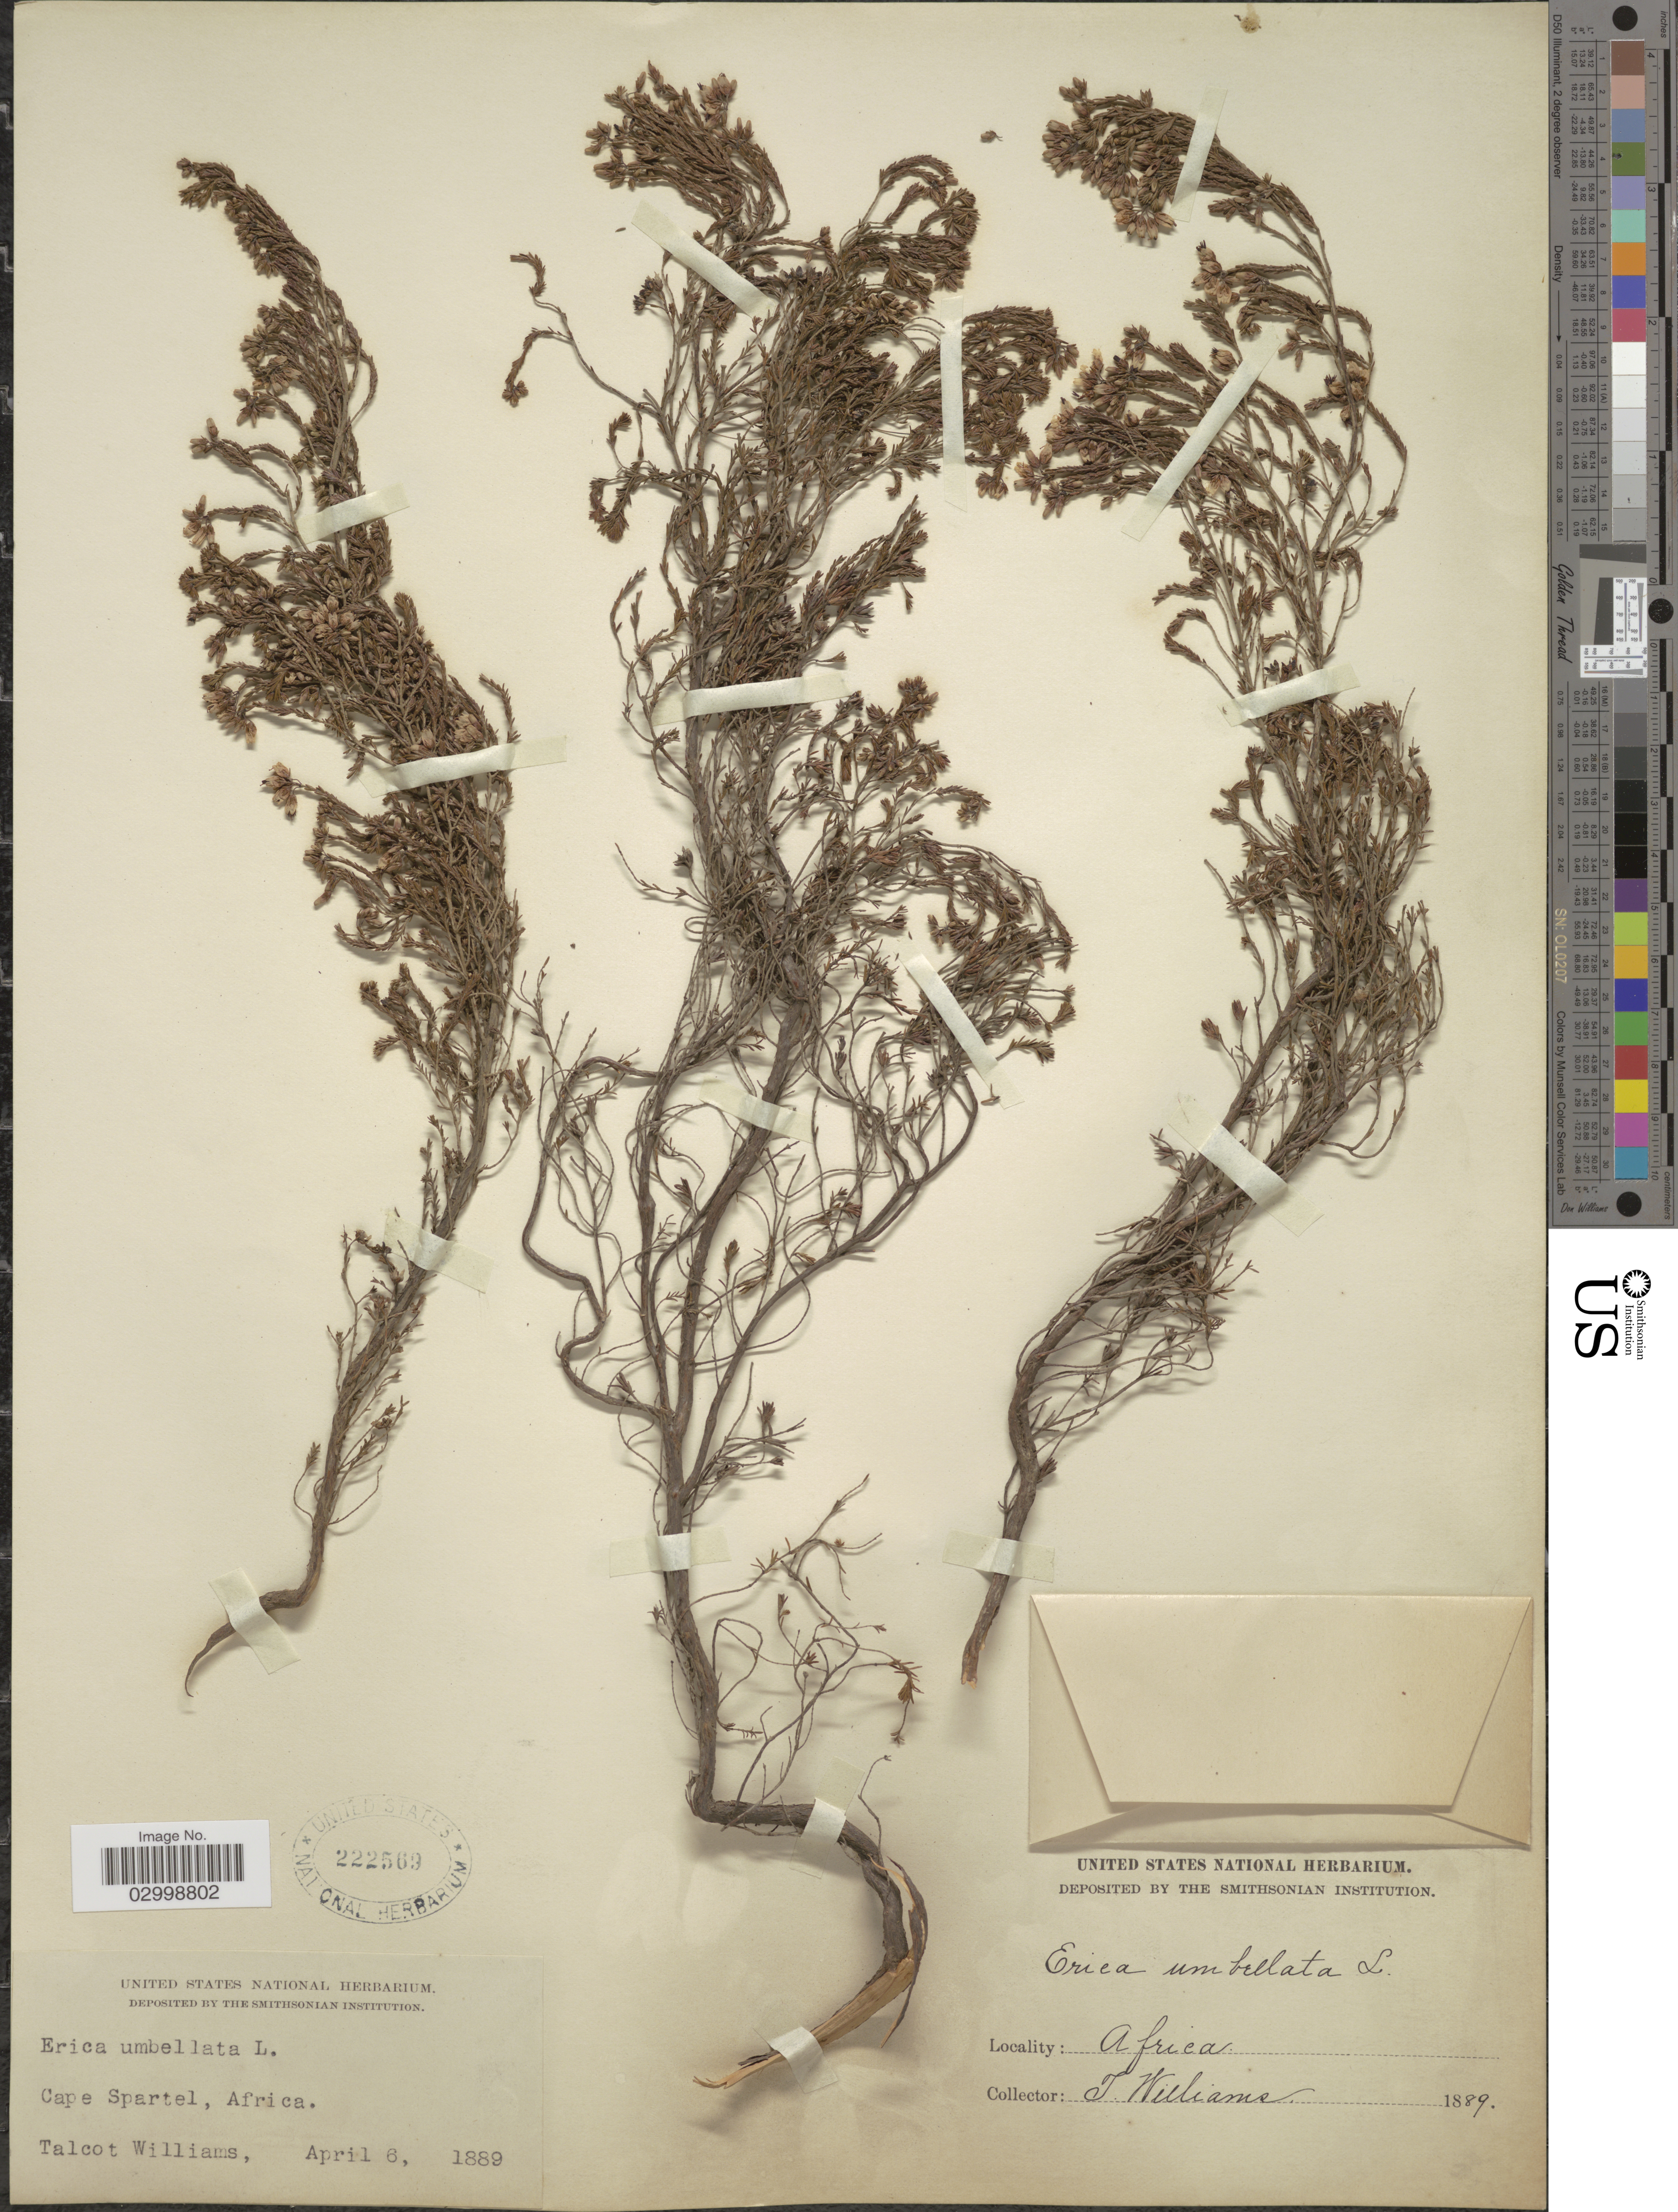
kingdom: Plantae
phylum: Tracheophyta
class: Magnoliopsida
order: Ericales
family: Ericaceae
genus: Erica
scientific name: Erica umbellata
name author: L.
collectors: T. Williams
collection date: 1889-04-06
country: Morocco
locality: Cape Spartel, Africa.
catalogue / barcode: US 222569